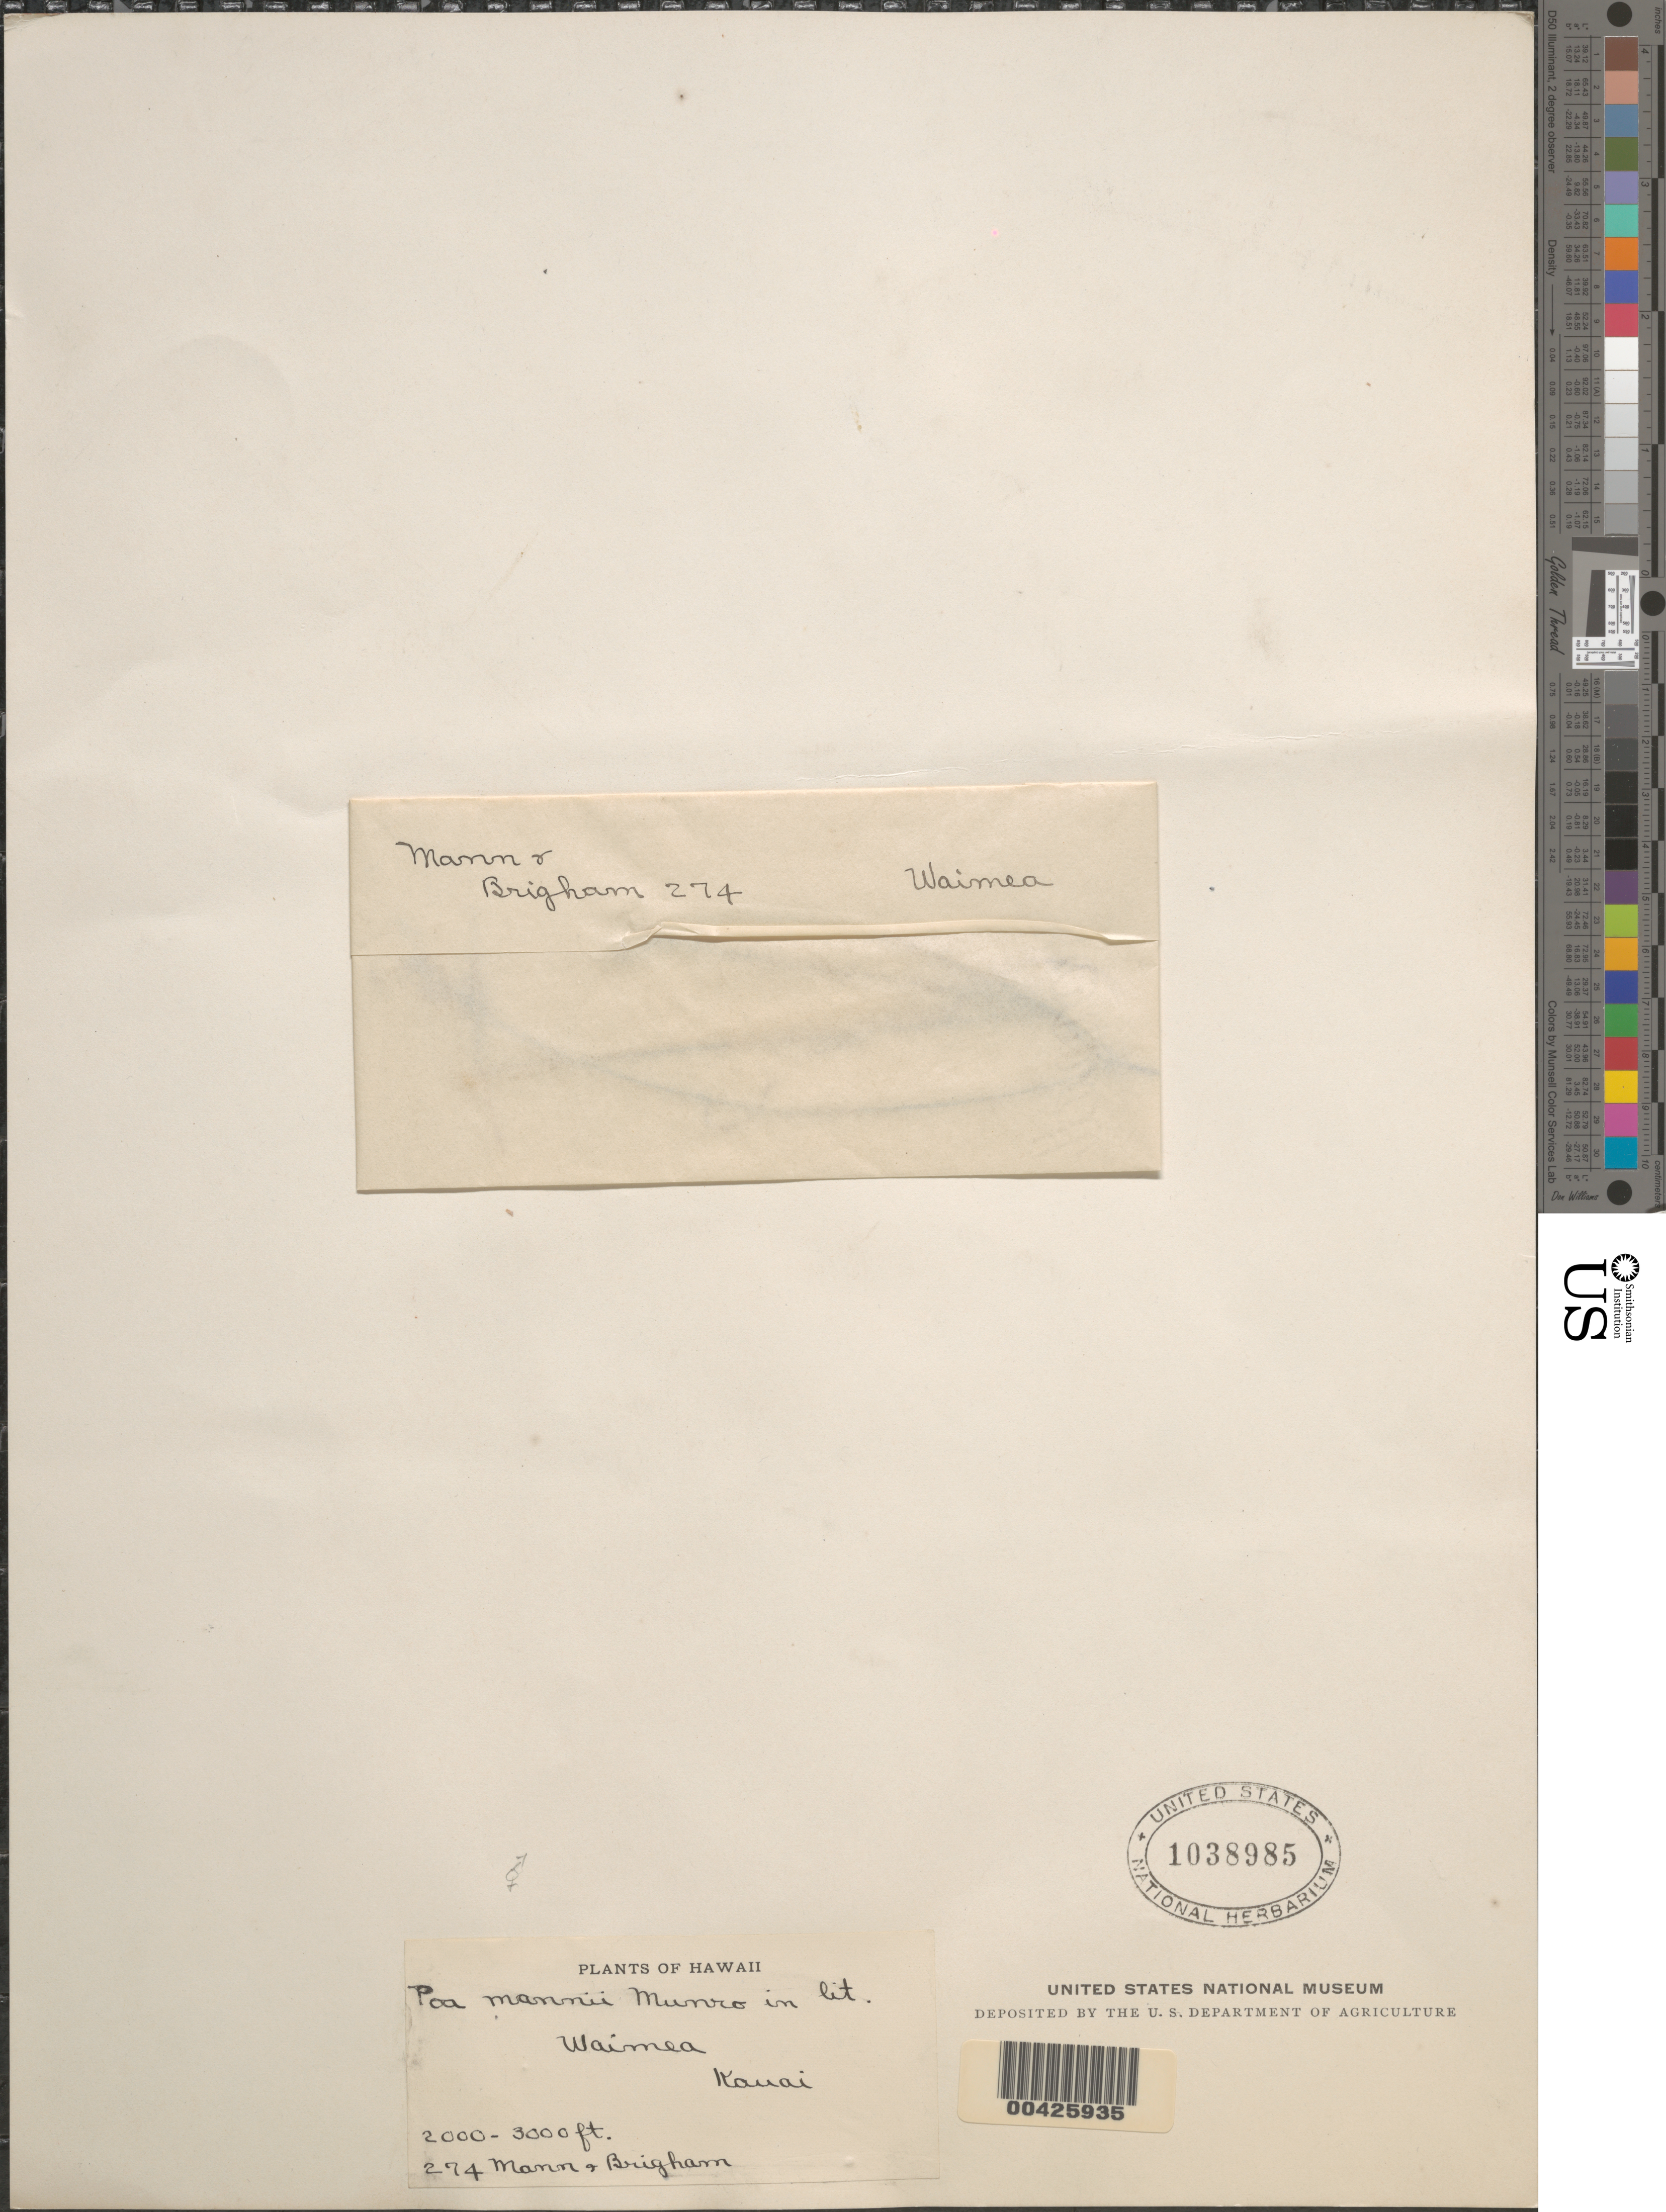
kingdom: Plantae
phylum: Tracheophyta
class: Liliopsida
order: Poales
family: Poaceae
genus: Poa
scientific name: Poa mannii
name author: Munro ex Hillebr.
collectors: H. Mann & W. T. Brigham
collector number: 274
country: United States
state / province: Hawaii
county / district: Kauai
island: Kaua'i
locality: Waimea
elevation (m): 610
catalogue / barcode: US 1038985